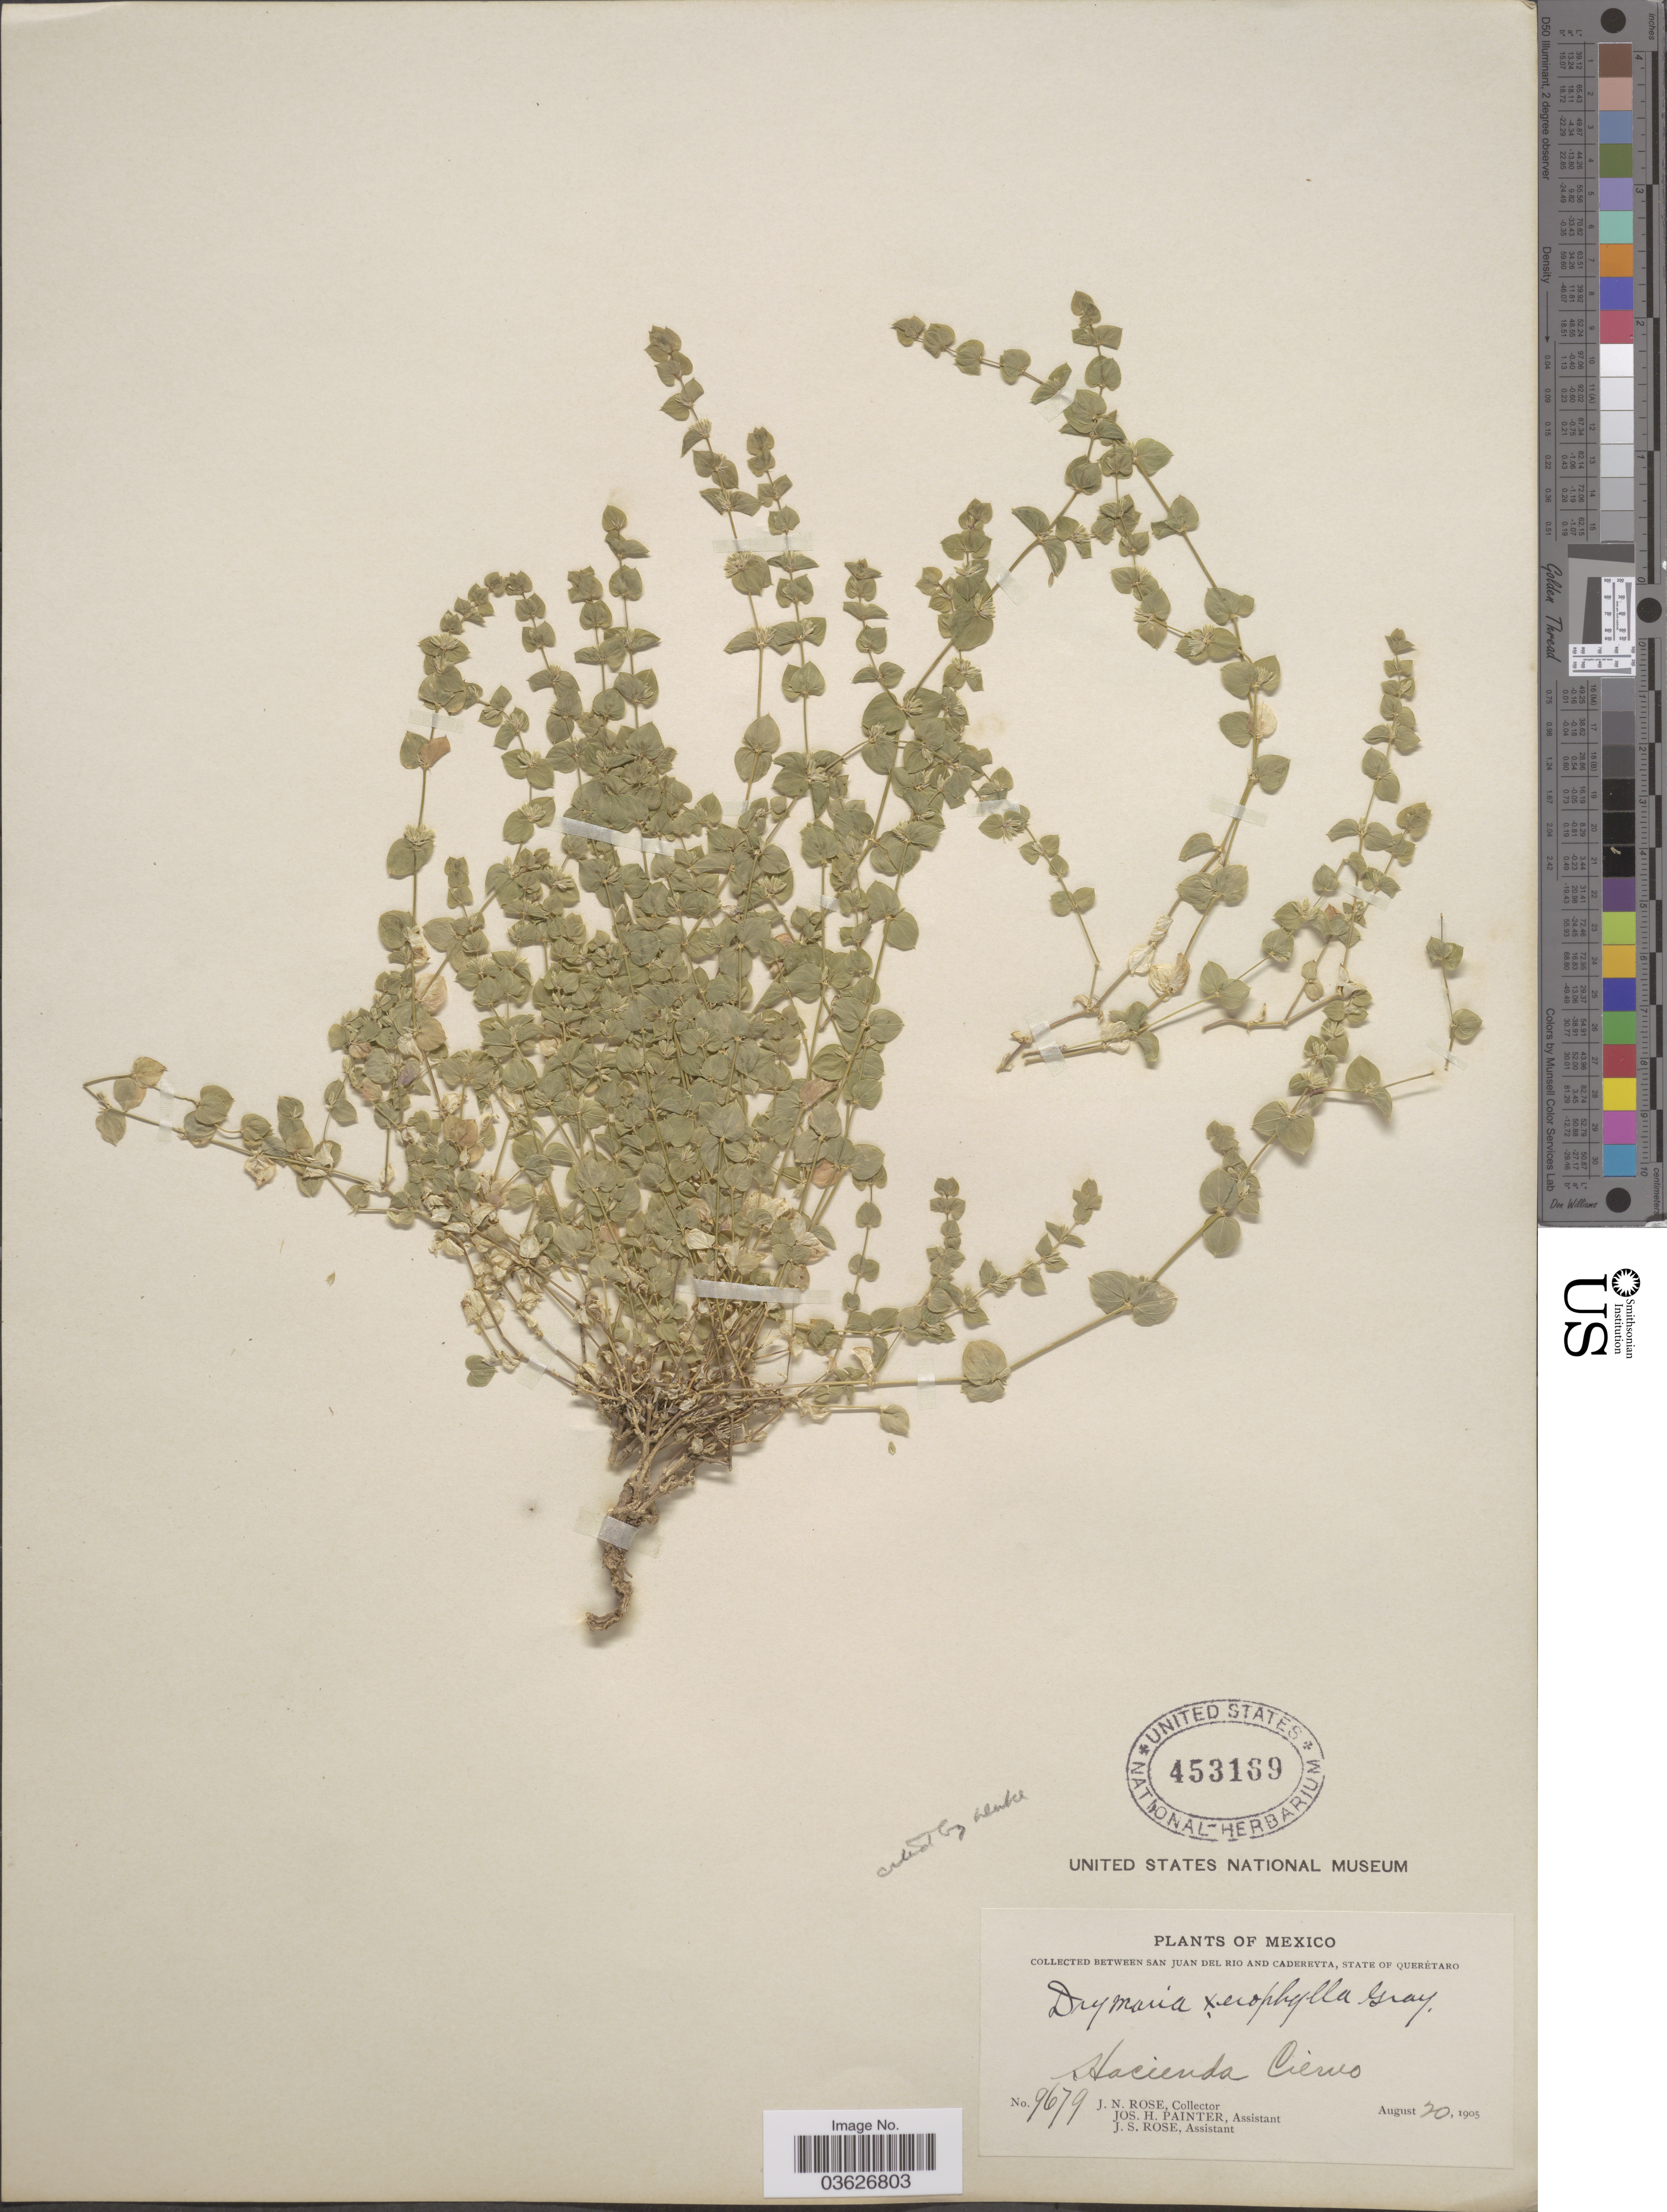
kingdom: Plantae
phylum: Tracheophyta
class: Magnoliopsida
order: Caryophyllales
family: Caryophyllaceae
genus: Drymaria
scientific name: Drymaria xerophylla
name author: A. Gray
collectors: J. N. Rose, J. H. Painter & J. S. Rose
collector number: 9679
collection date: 1905-08-20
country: Mexico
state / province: Querétaro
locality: Between San Juan del Rio and Cadereyta. Hacienda Ciervo.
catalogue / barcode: US 453169